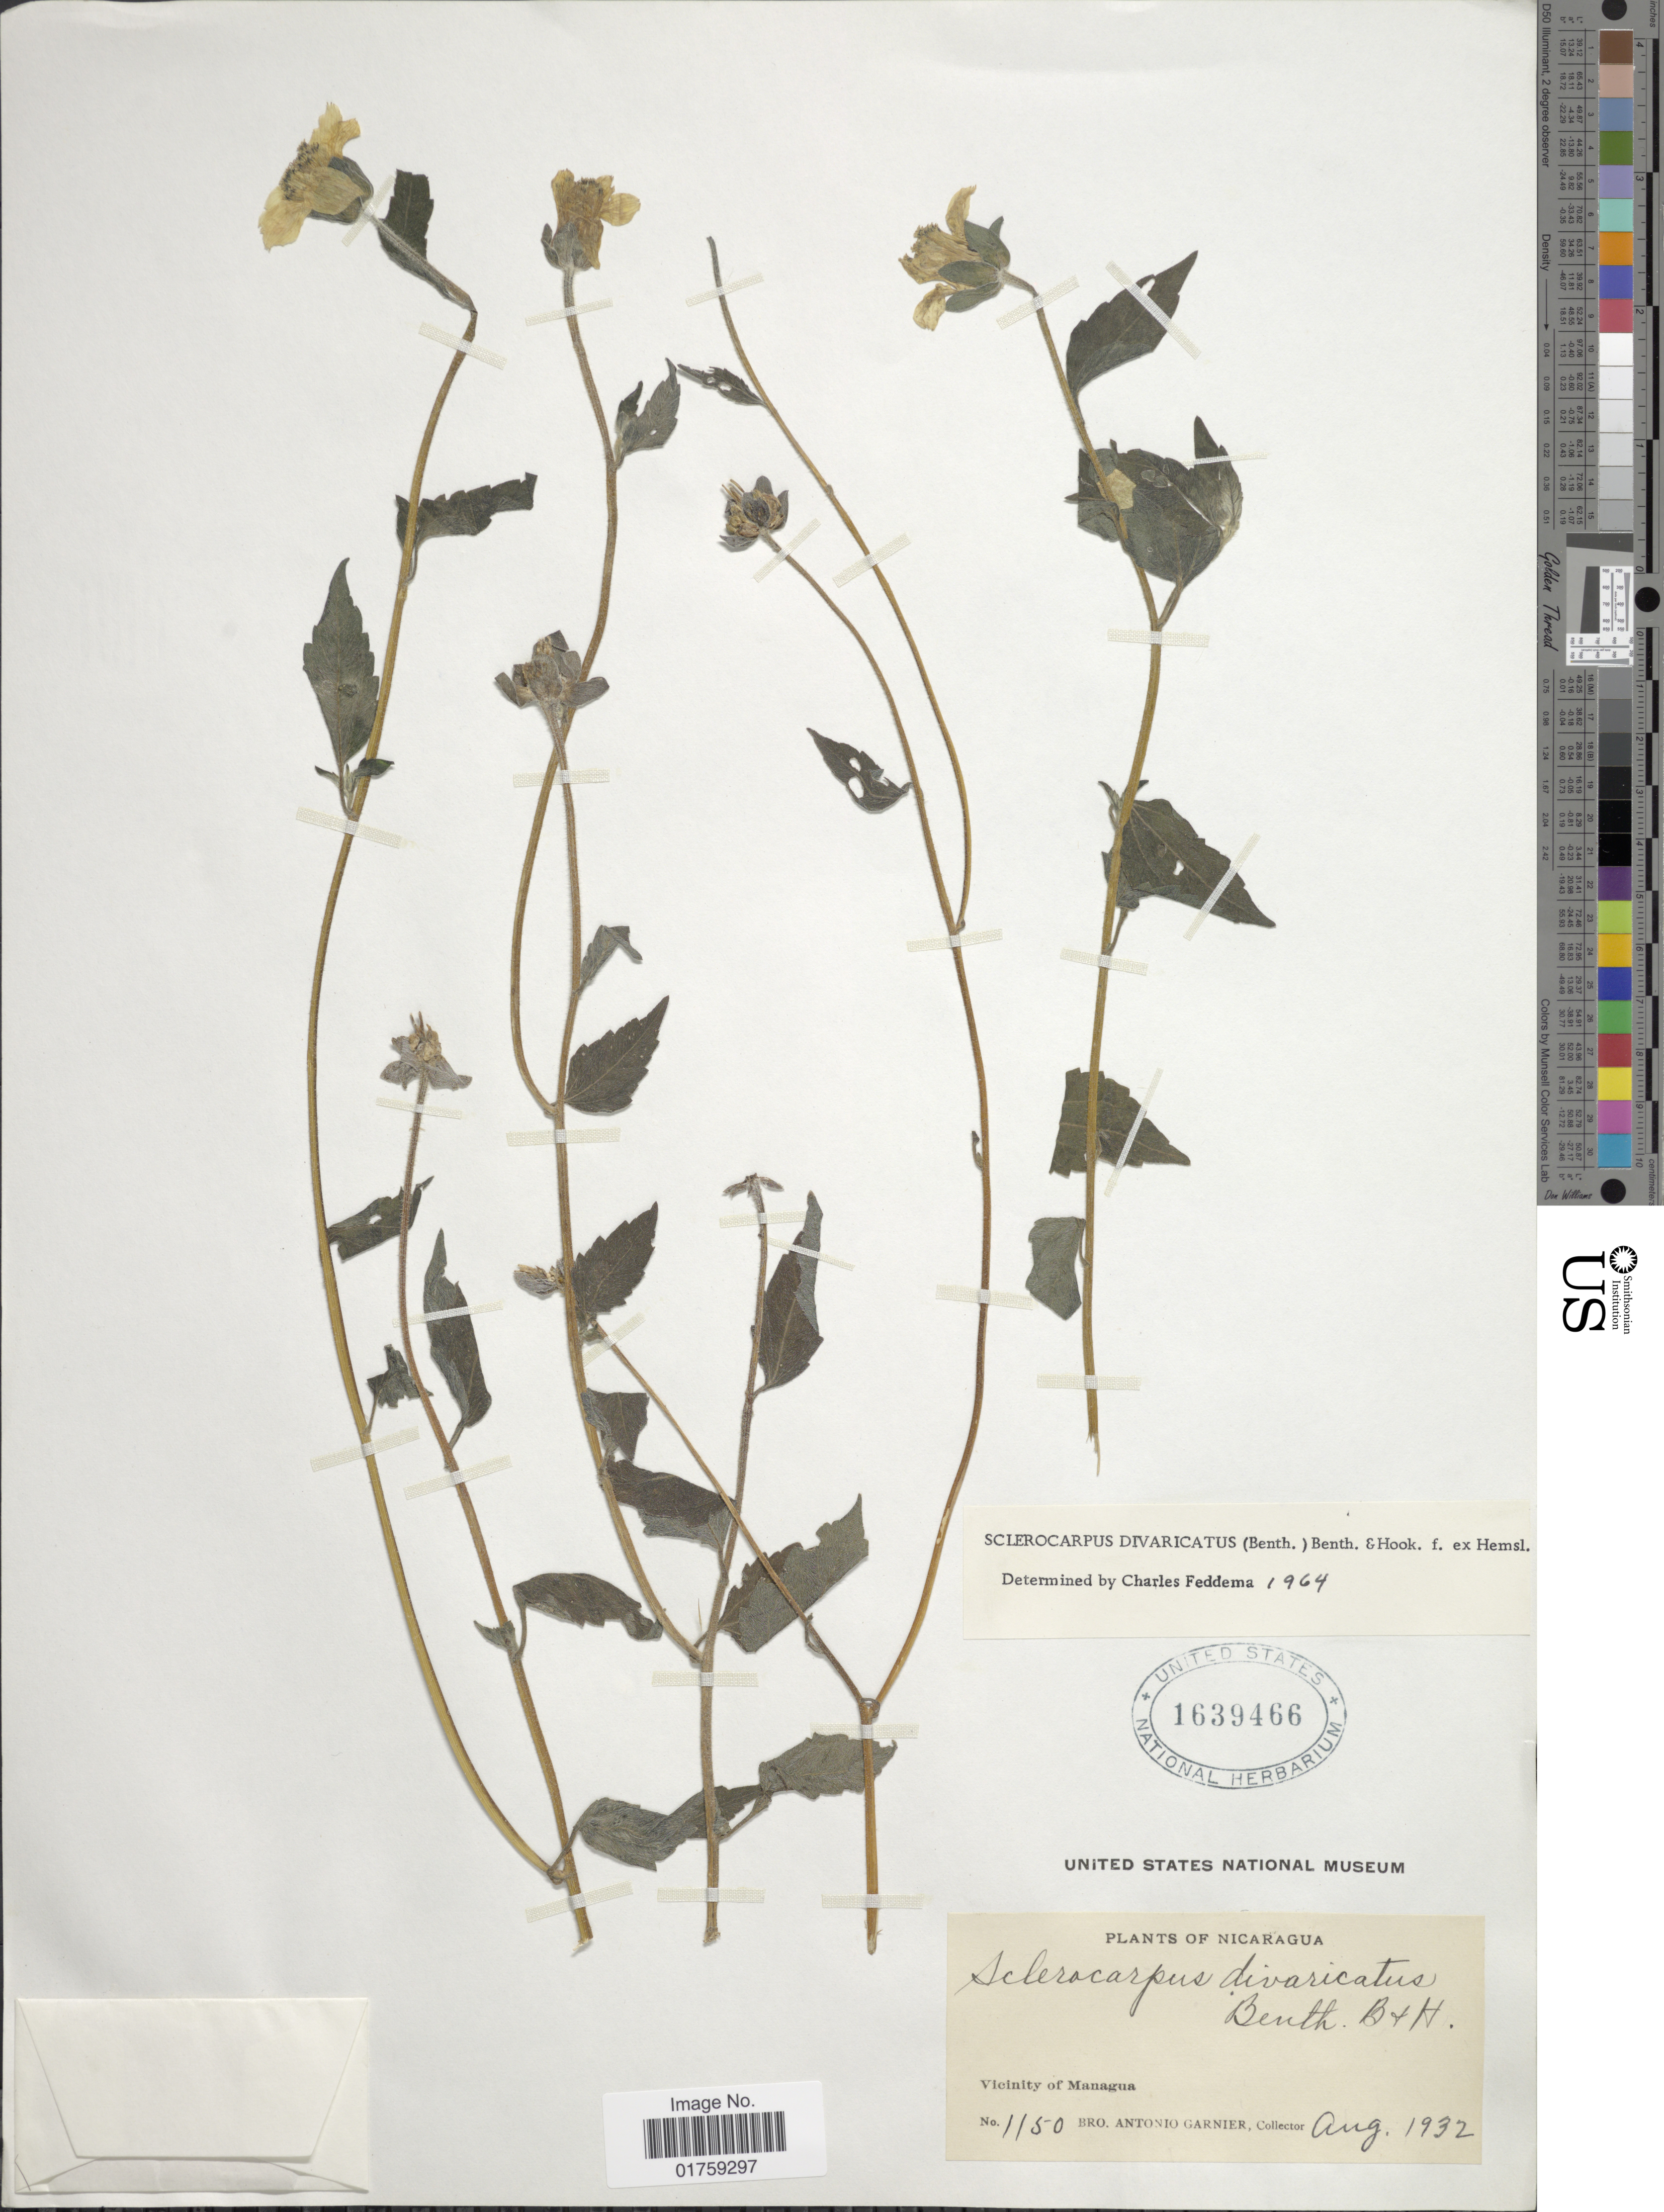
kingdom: Plantae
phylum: Tracheophyta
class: Magnoliopsida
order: Asterales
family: Asteraceae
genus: Sclerocarpus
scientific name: Sclerocarpus divaricatus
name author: (Benth.) Benth. & Hook. f. ex Hemsl.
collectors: Bro. A. Garnier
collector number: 1150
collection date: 1932-08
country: Nicaragua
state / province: Managua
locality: Vicinity of Managua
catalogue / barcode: US 1639466